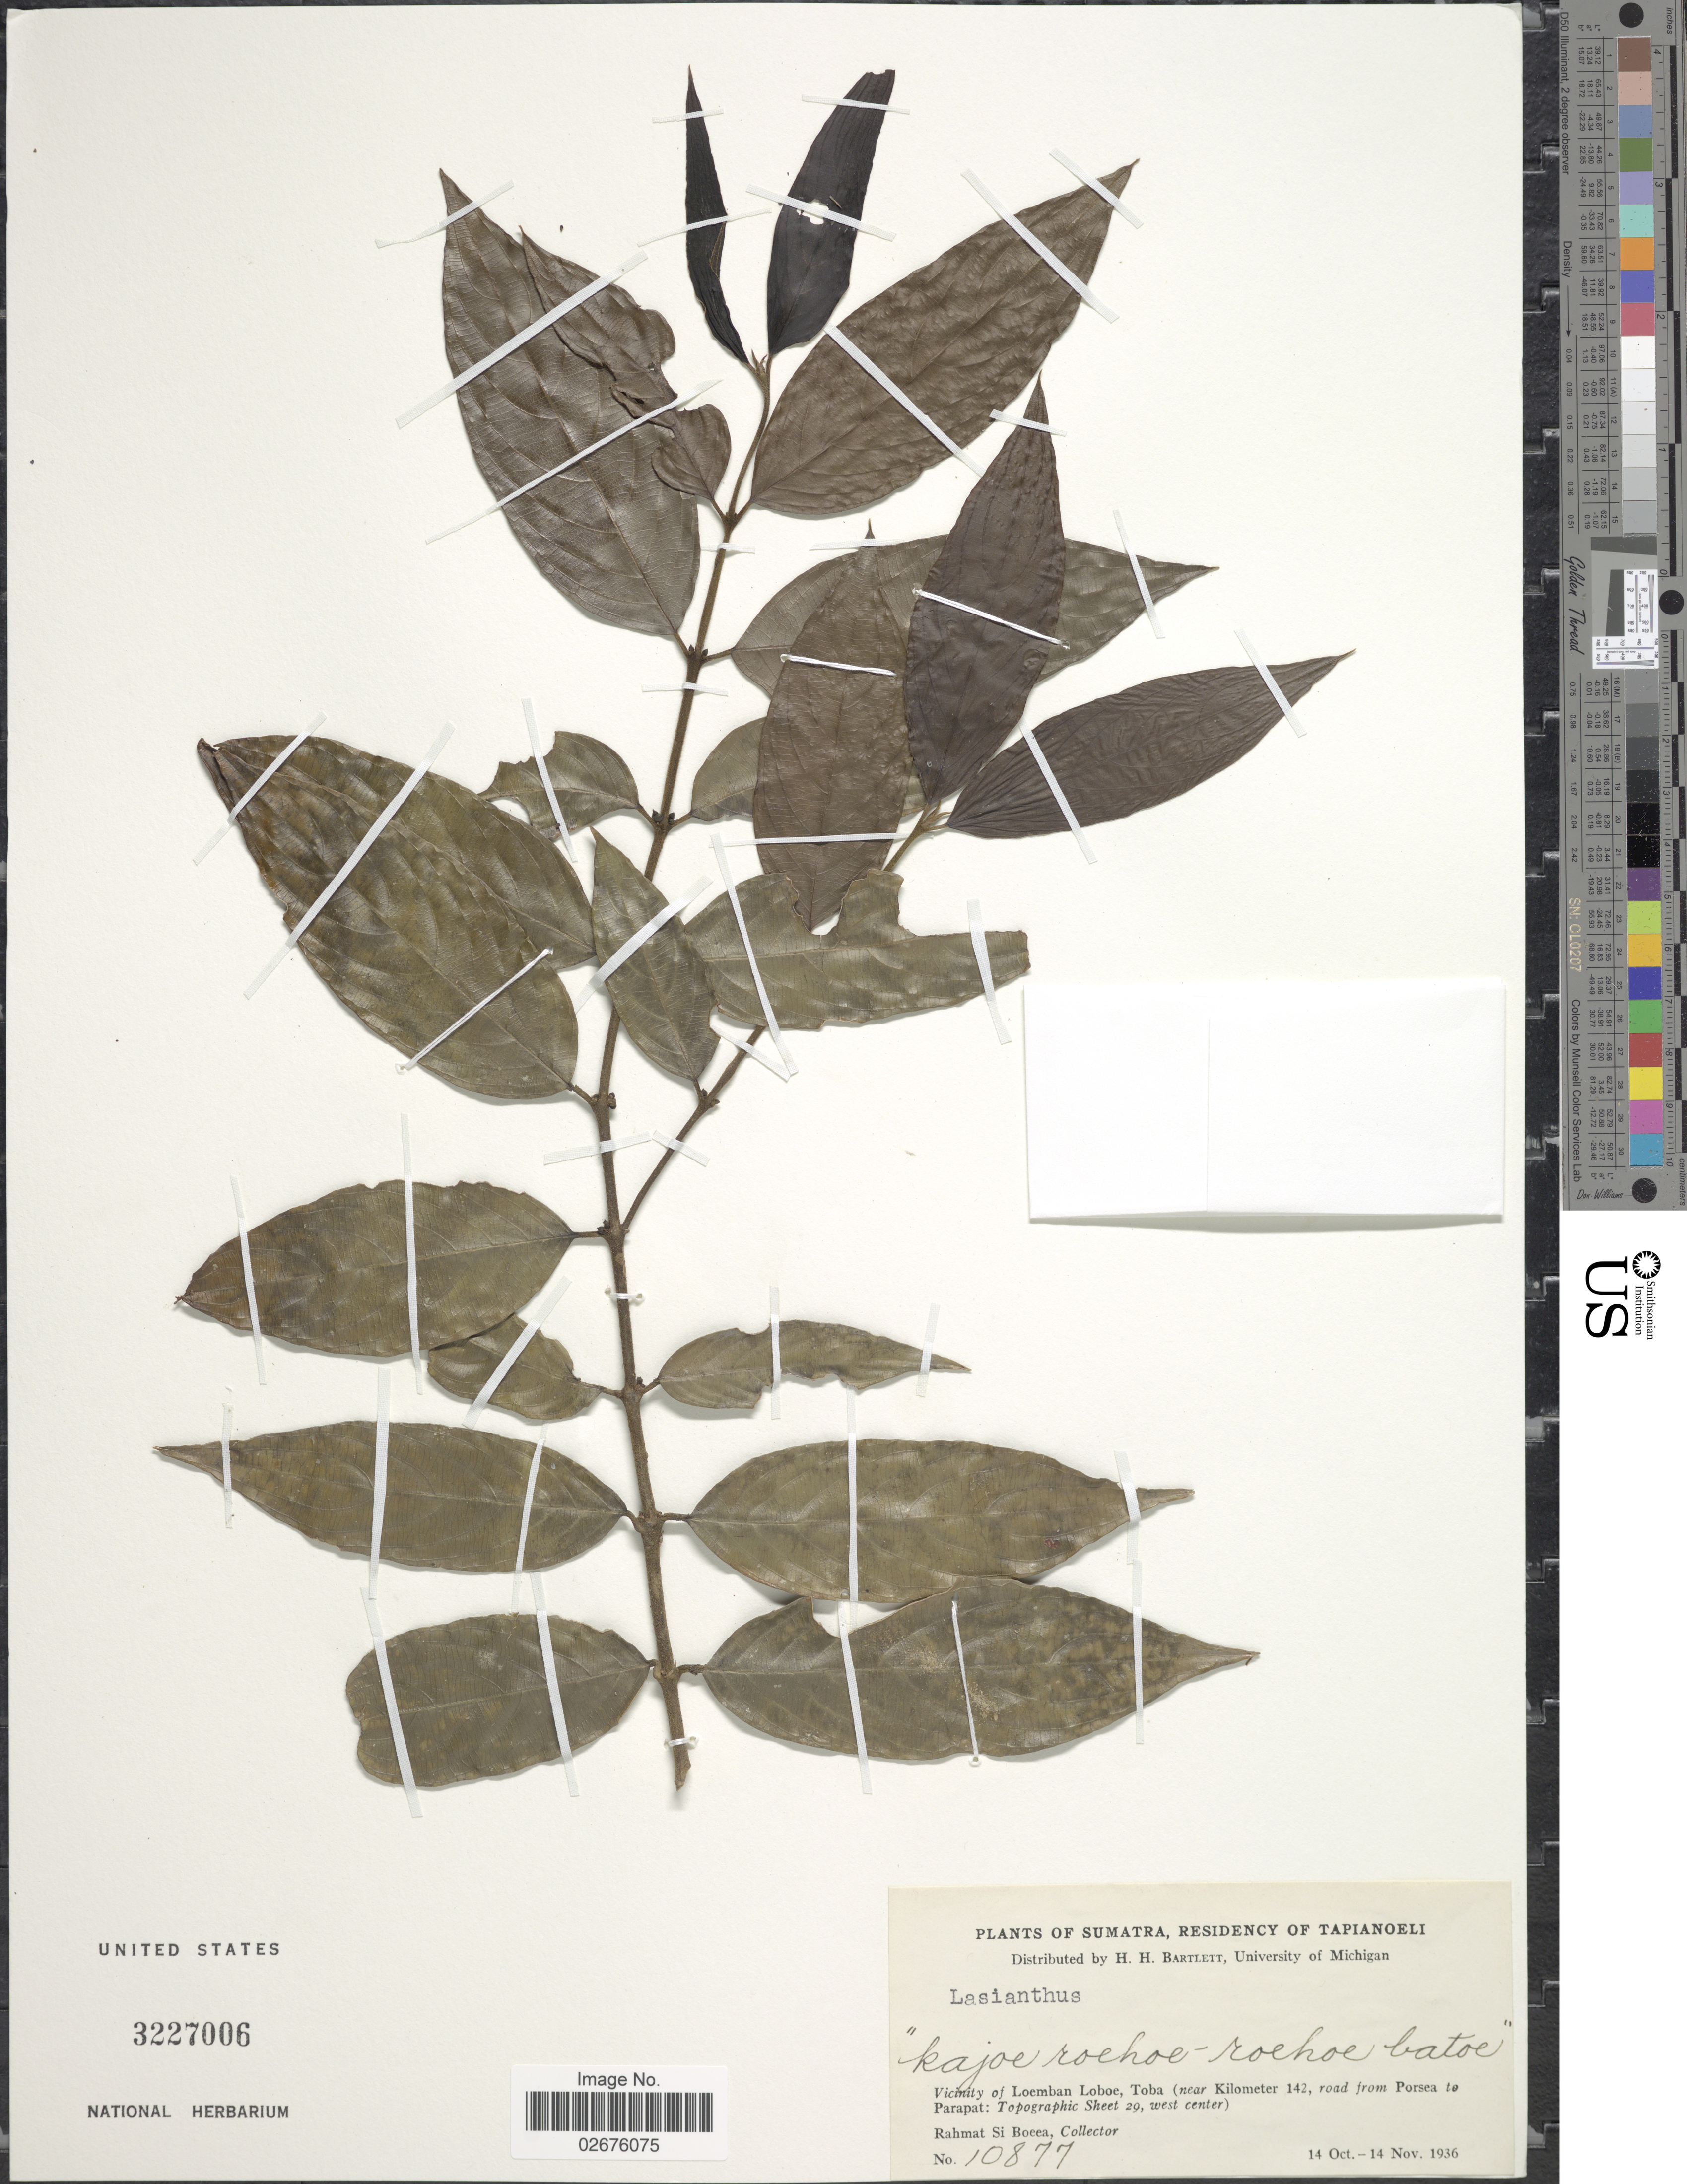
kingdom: Plantae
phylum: Tracheophyta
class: Magnoliopsida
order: Gentianales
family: Rubiaceae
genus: Lasianthus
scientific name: Lasianthus sp.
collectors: Rahmat Si Boeea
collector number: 10877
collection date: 1936-10-14/1936-11-14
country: Indonesia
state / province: Sumatra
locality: Residency of Tapianoeli. Vicinity of Loemban Loboe, Toba (near Kilometer 142, road from Porsea to Parapat: Topographic Sheet 29, west center)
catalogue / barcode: US 3227006